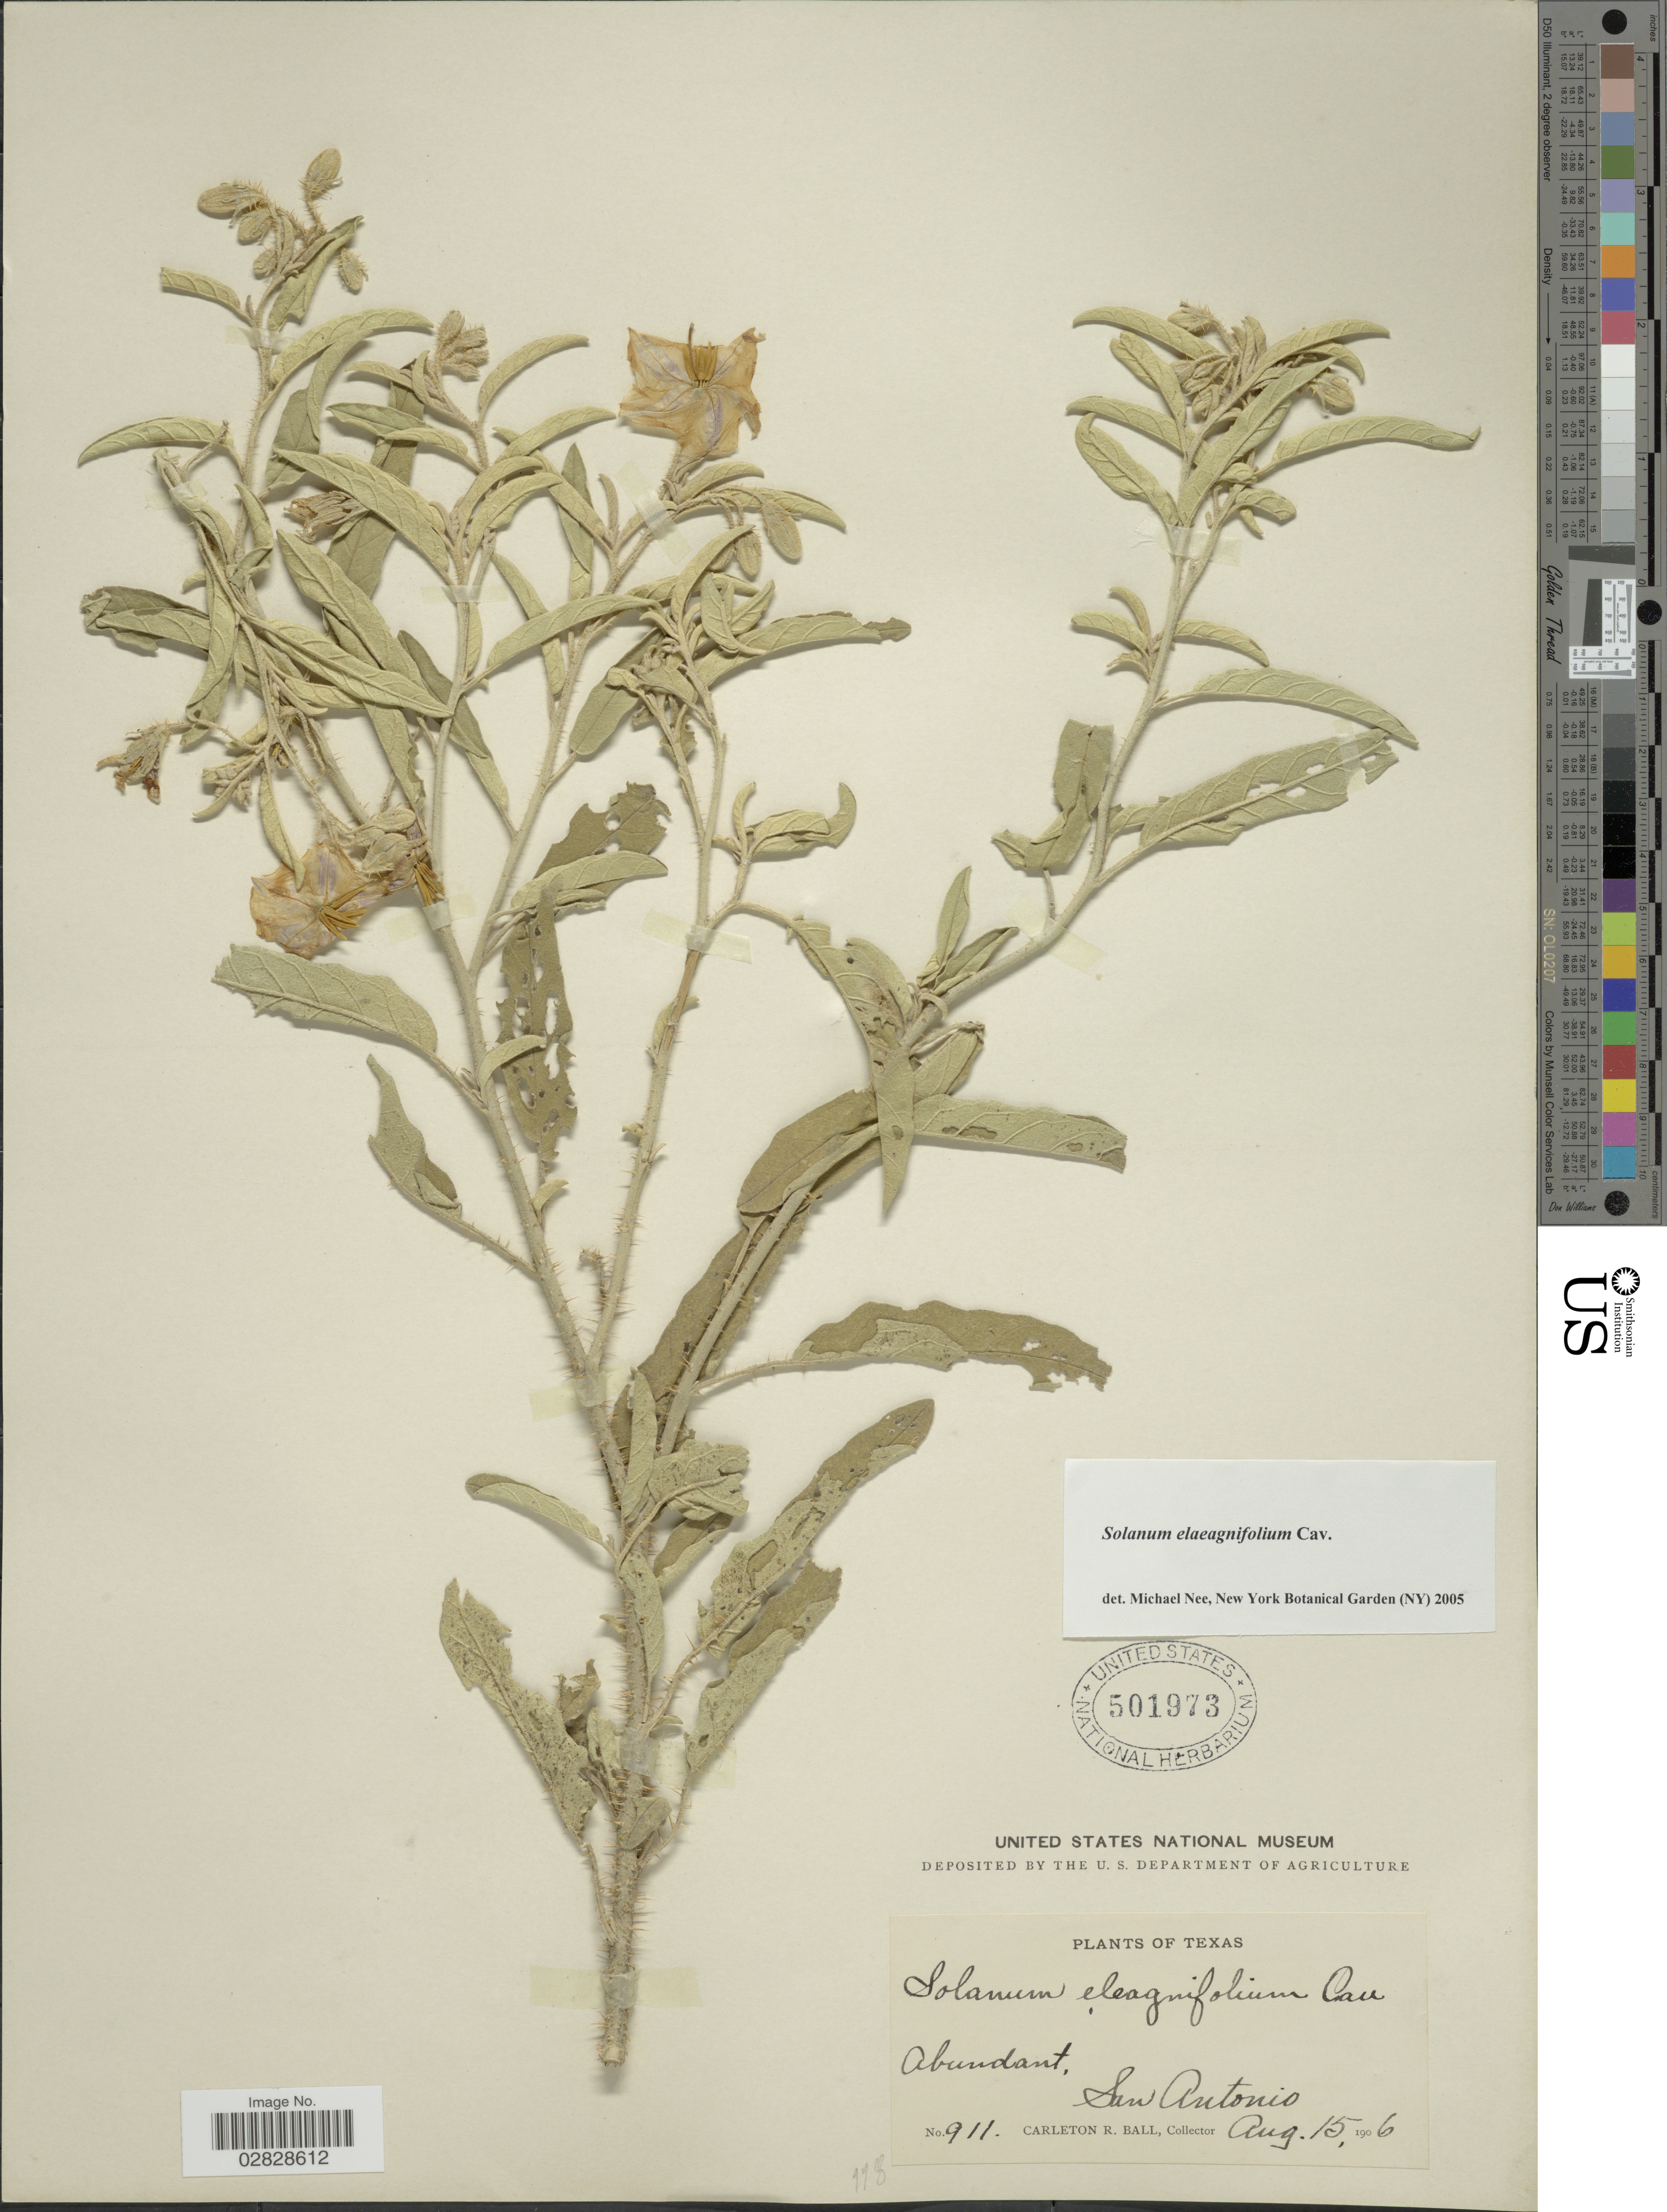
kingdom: Plantae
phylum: Tracheophyta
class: Magnoliopsida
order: Solanales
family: Solanaceae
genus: Solanum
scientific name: Solanum elaeagnifolium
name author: Cav.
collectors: C. R. Ball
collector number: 911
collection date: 1906-08-15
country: United States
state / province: Texas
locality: San Antonio.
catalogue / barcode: US 501973